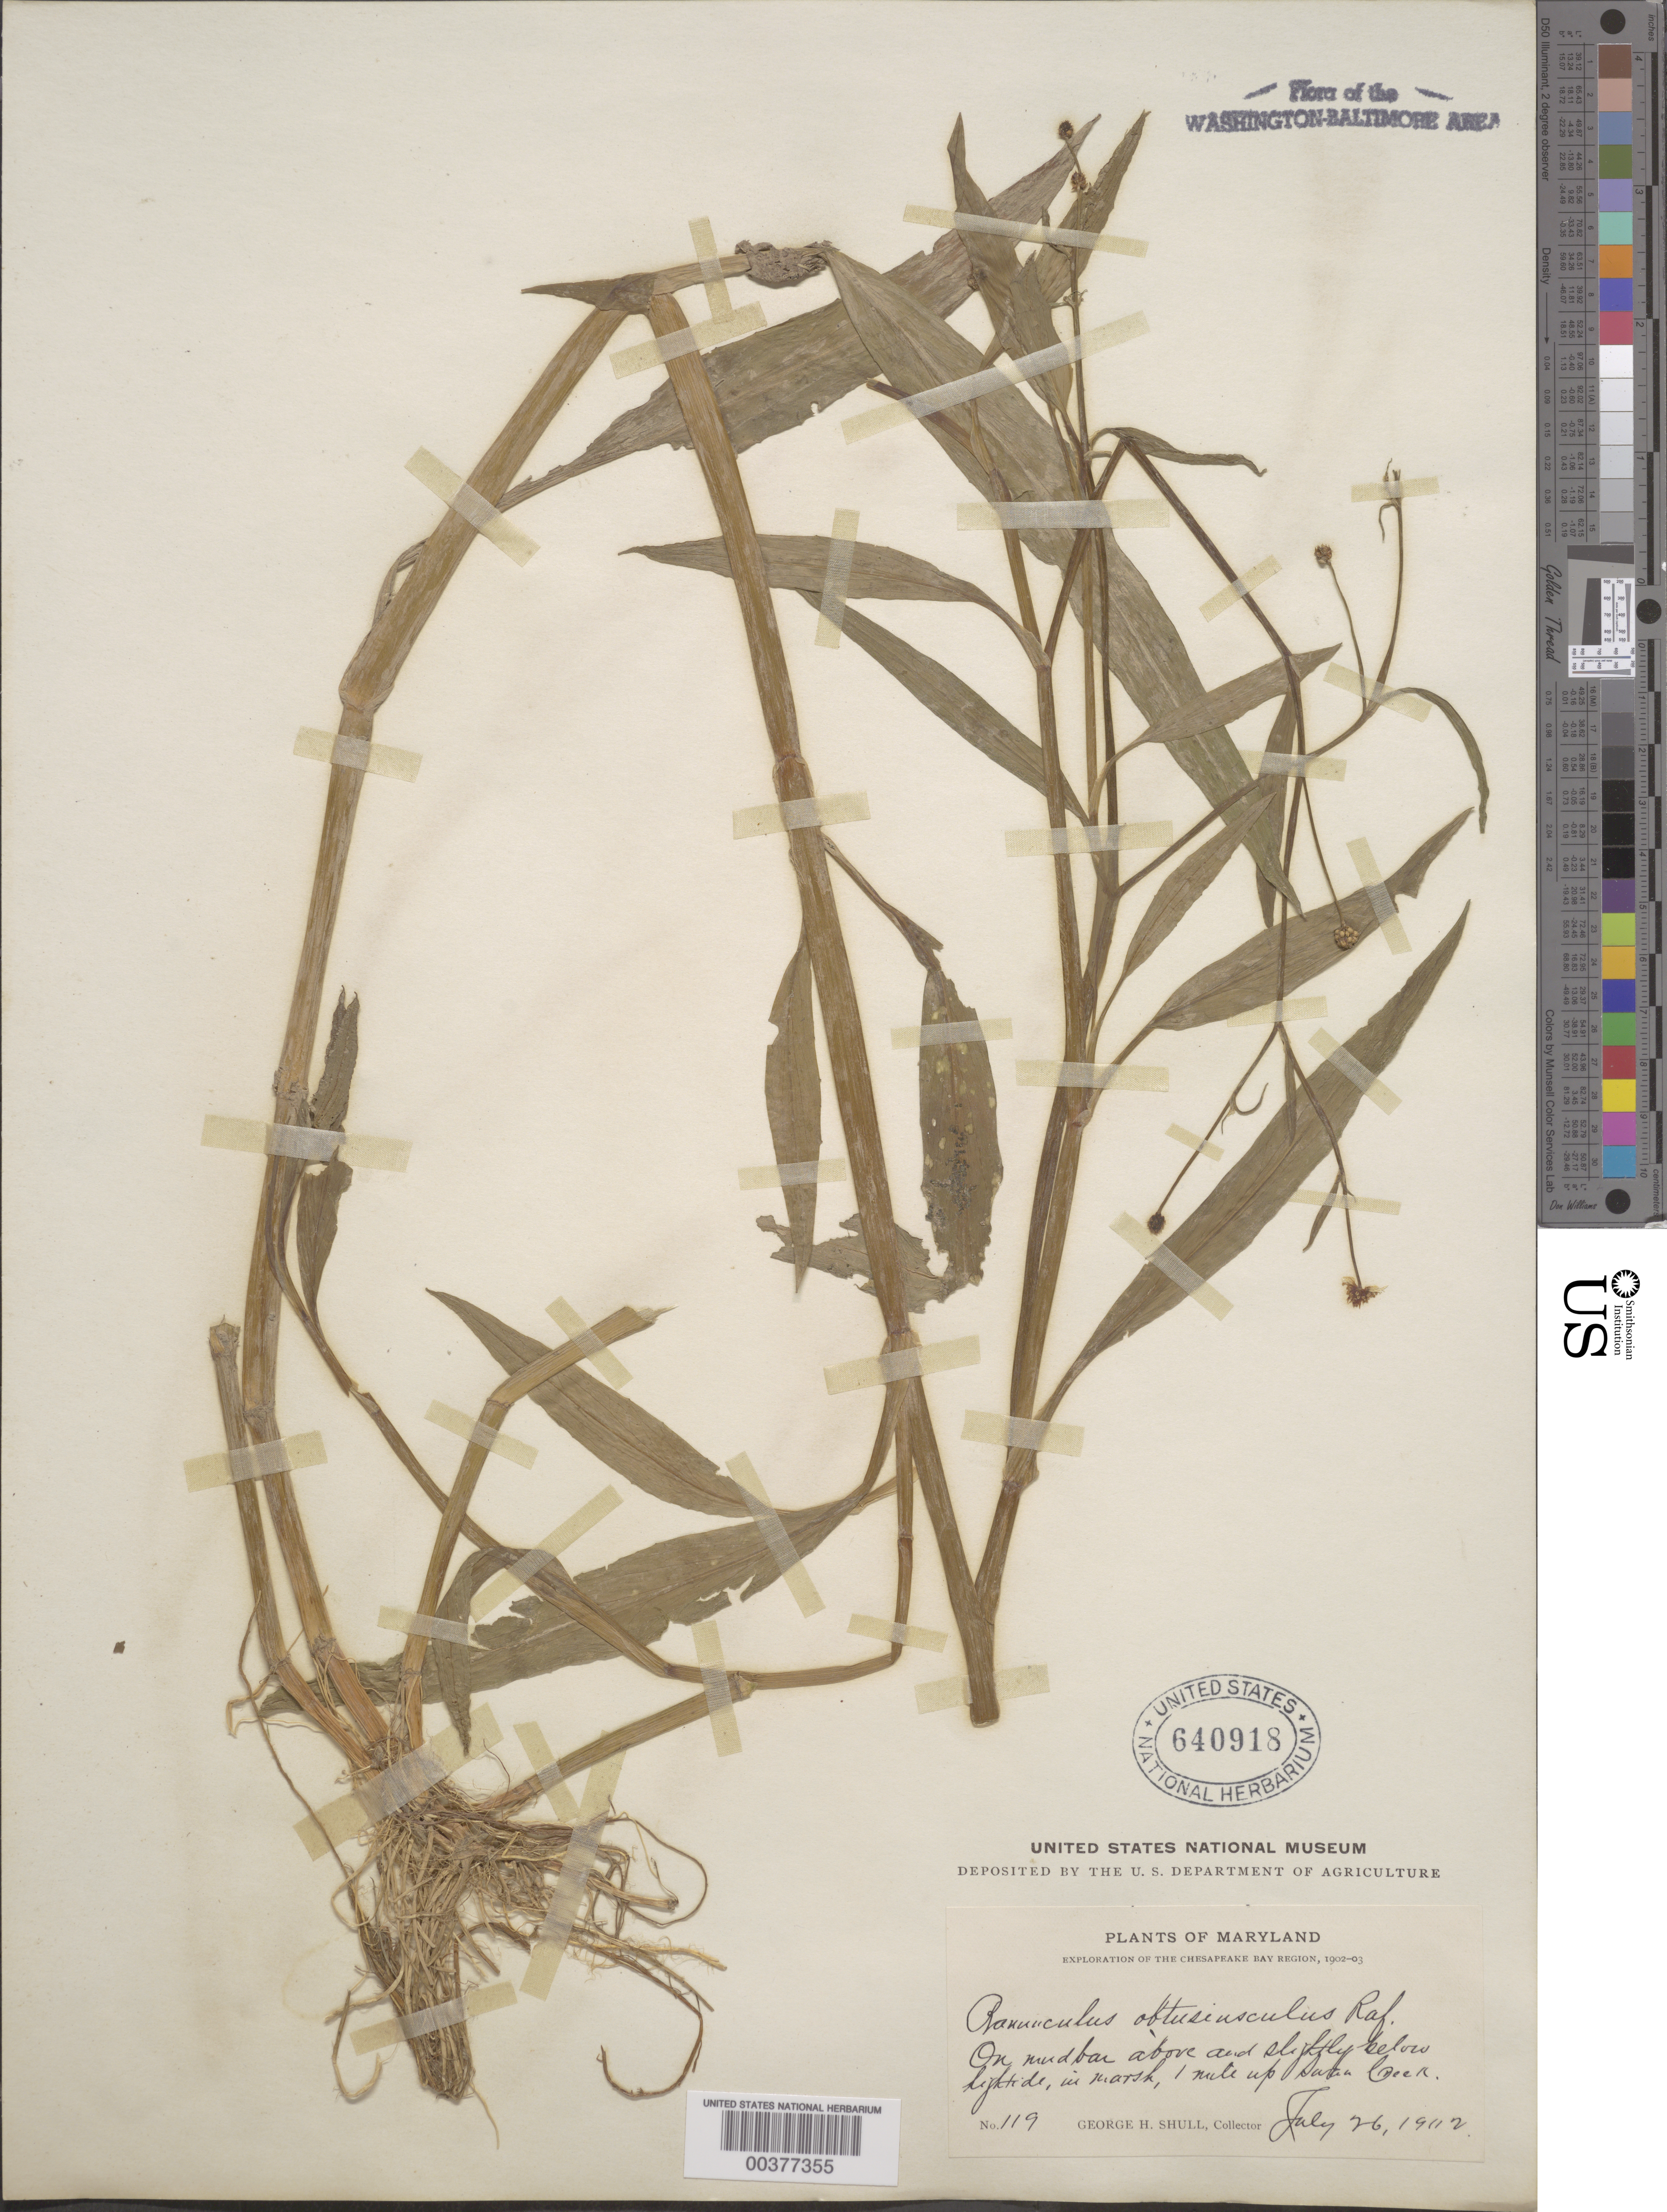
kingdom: Plantae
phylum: Tracheophyta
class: Magnoliopsida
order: Ranunculales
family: Ranunculaceae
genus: Ranunculus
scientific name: Ranunculus ambigens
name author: S. Watson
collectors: G. H. Shull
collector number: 119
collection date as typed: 26 Jul 1902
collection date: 1902-07-26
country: United States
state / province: Maryland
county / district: Harford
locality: Swan Creek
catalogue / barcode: US 640918